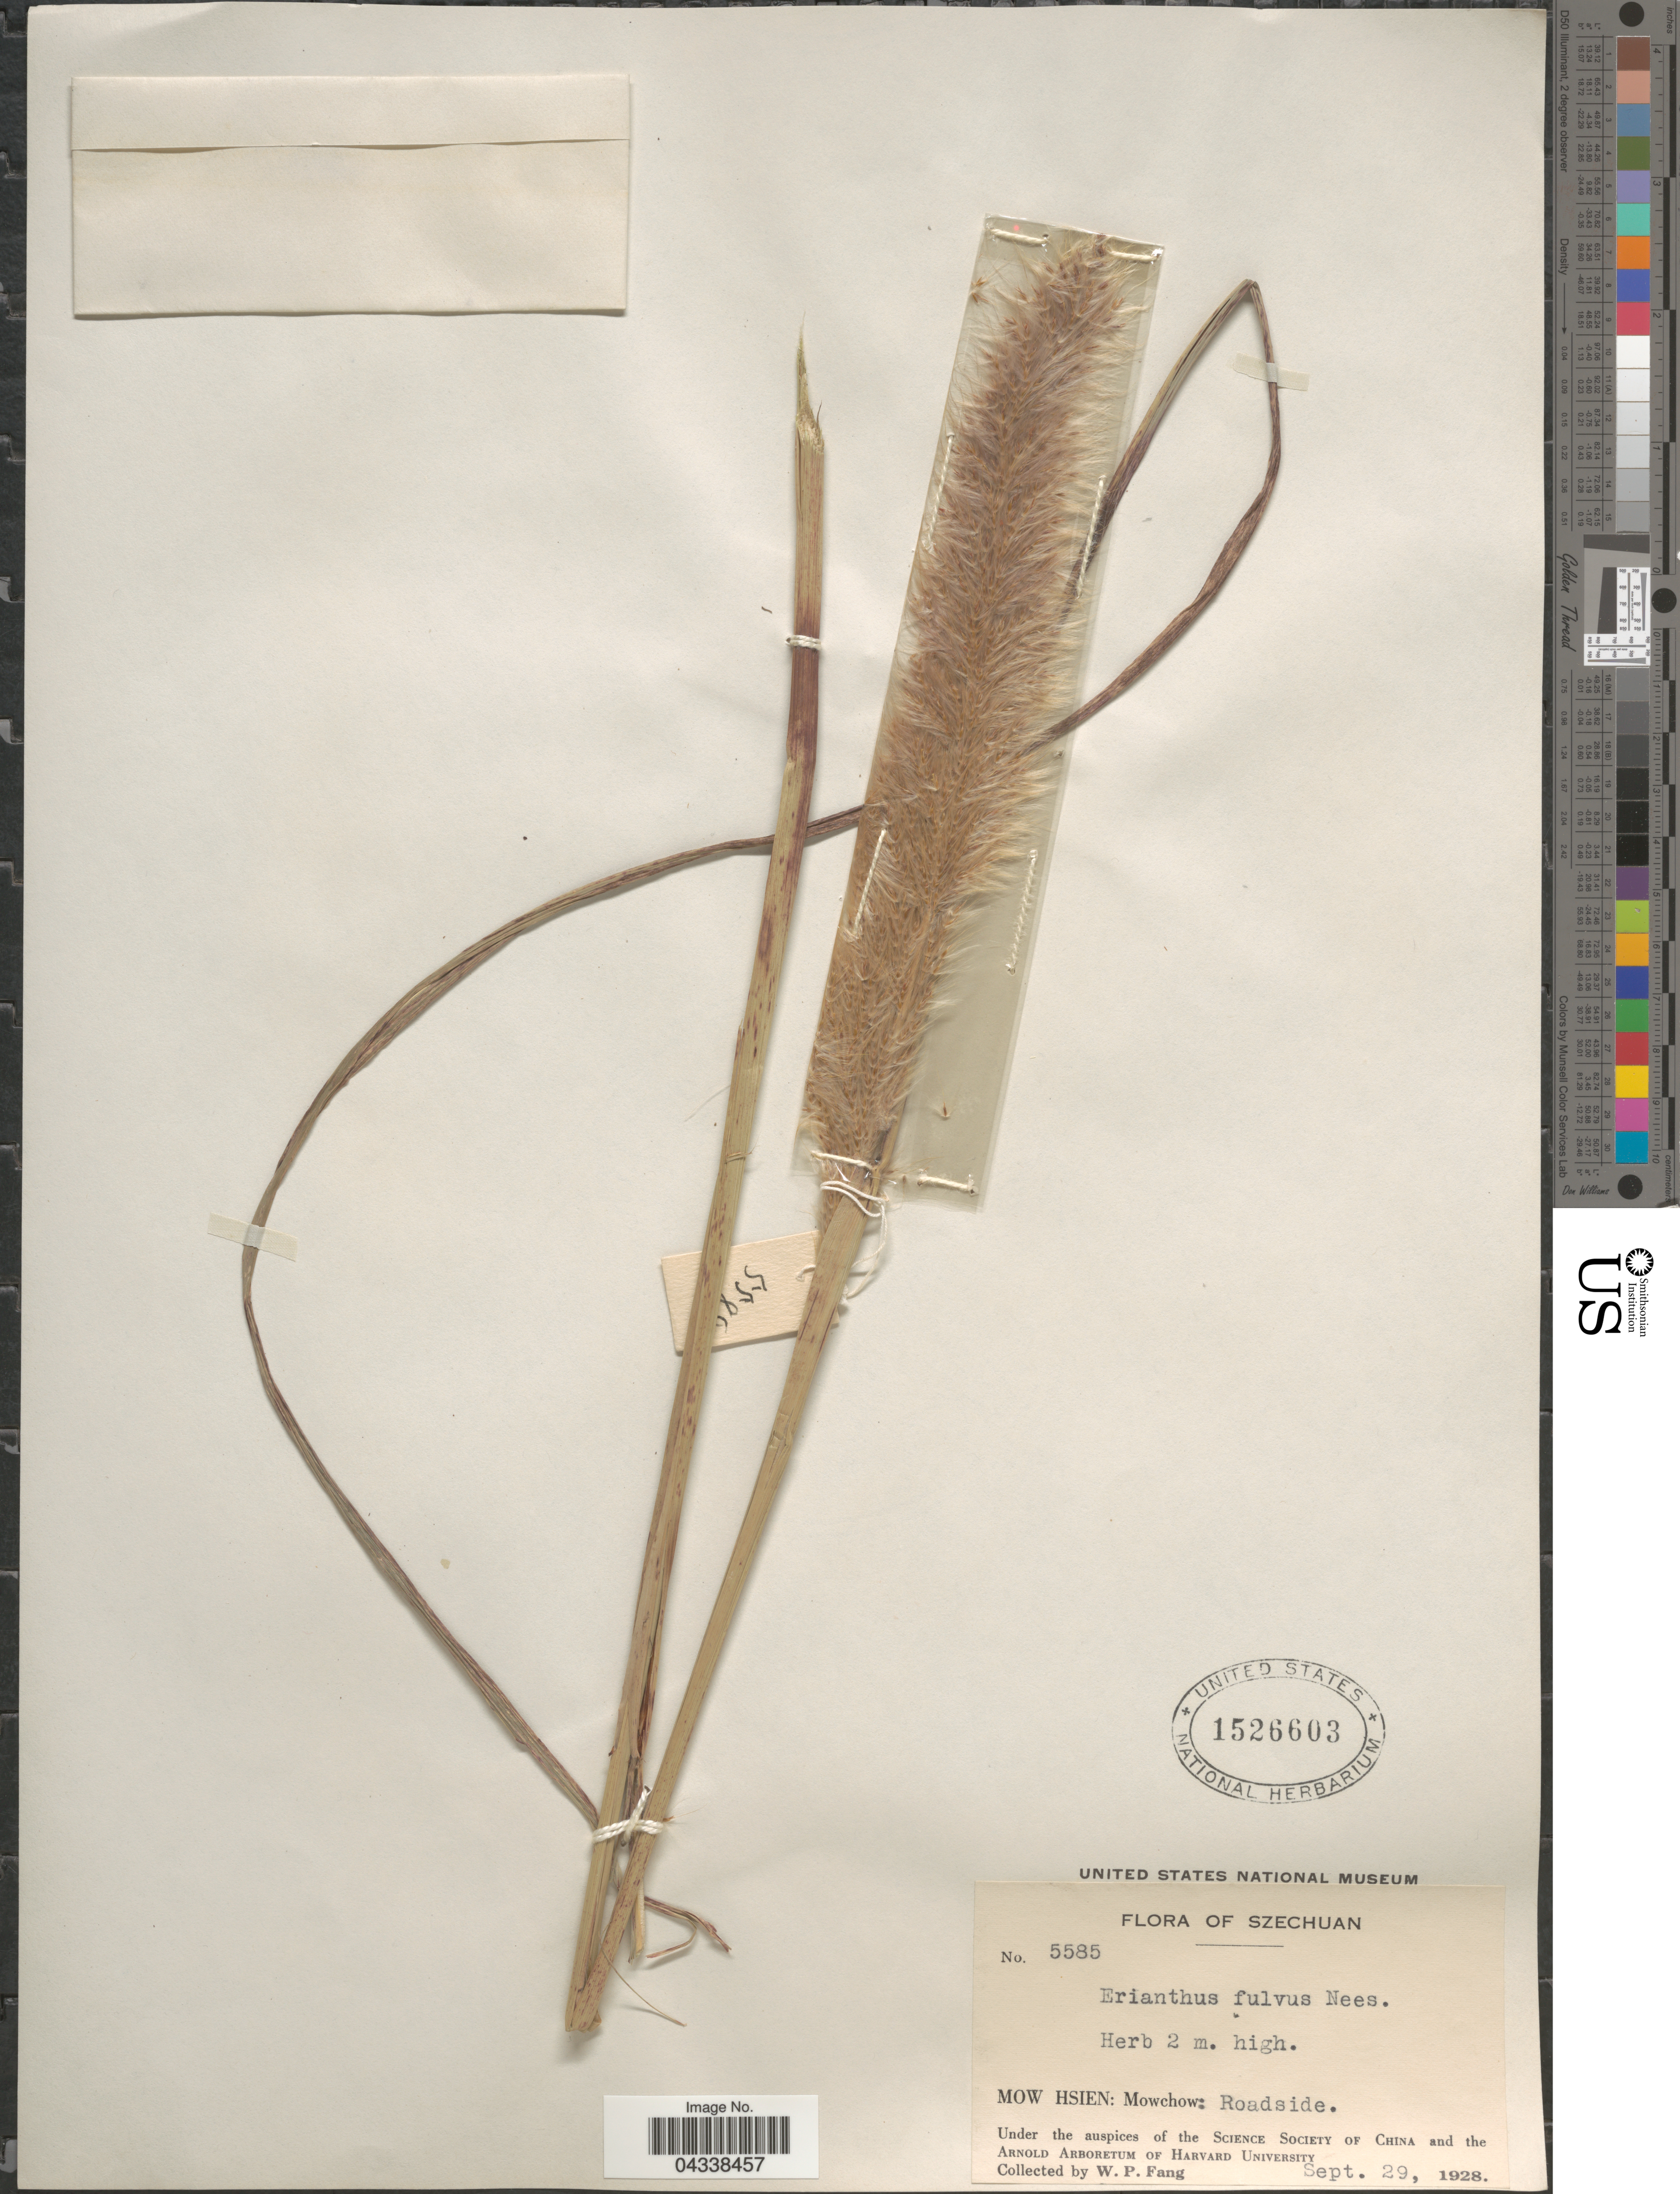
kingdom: Plantae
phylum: Tracheophyta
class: Liliopsida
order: Poales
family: Poaceae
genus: Saccharum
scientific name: Saccharum rufipilum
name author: Steud.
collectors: W. P. Fang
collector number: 5585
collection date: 1928-09-29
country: China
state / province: Sichuan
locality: Szechuan. Mow Hsien: Mowchow: Roadside.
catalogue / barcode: US 1526603